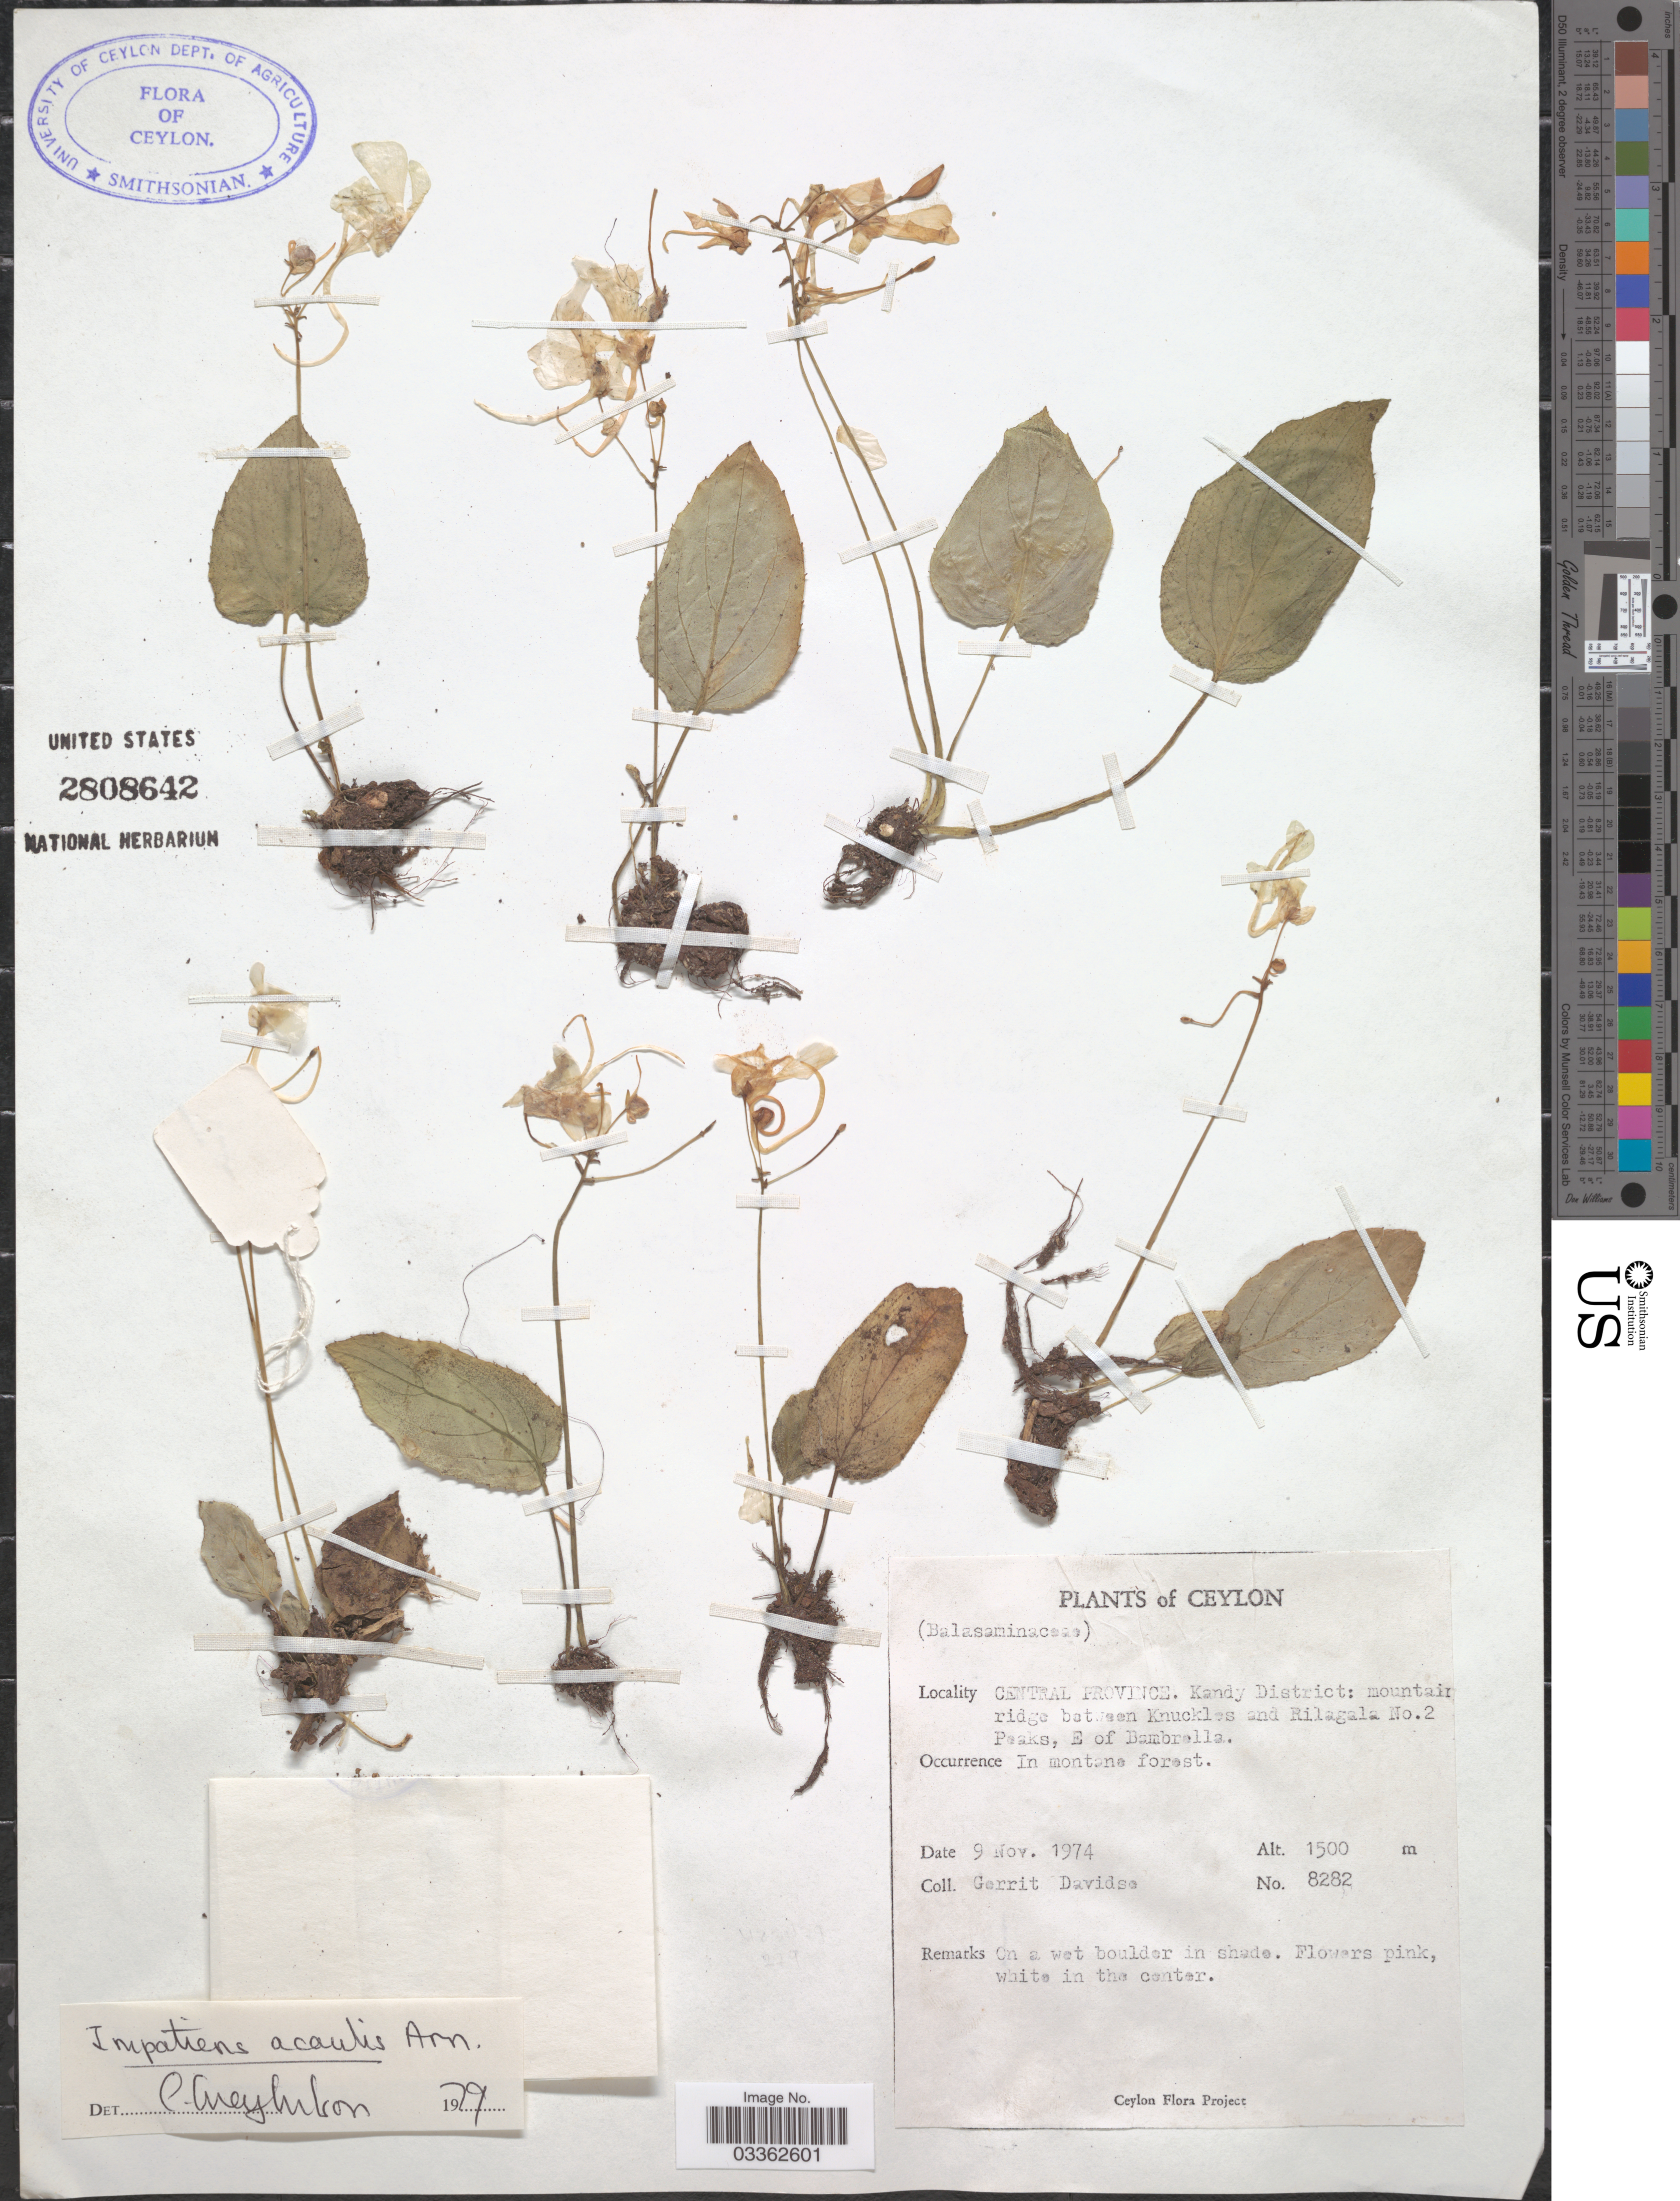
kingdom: Plantae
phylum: Tracheophyta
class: Magnoliopsida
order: Ericales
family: Balsaminaceae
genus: Impatiens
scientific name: Impatiens acaulis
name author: Arn.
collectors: G. Davidse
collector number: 8282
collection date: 1974-11-09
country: Sri Lanka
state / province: Central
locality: Ceylon. Kandy District: mountain ridge between Knuckles and Rilagala No. 2 Peaks, E of Bambrella.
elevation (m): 1500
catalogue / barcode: US 2808642